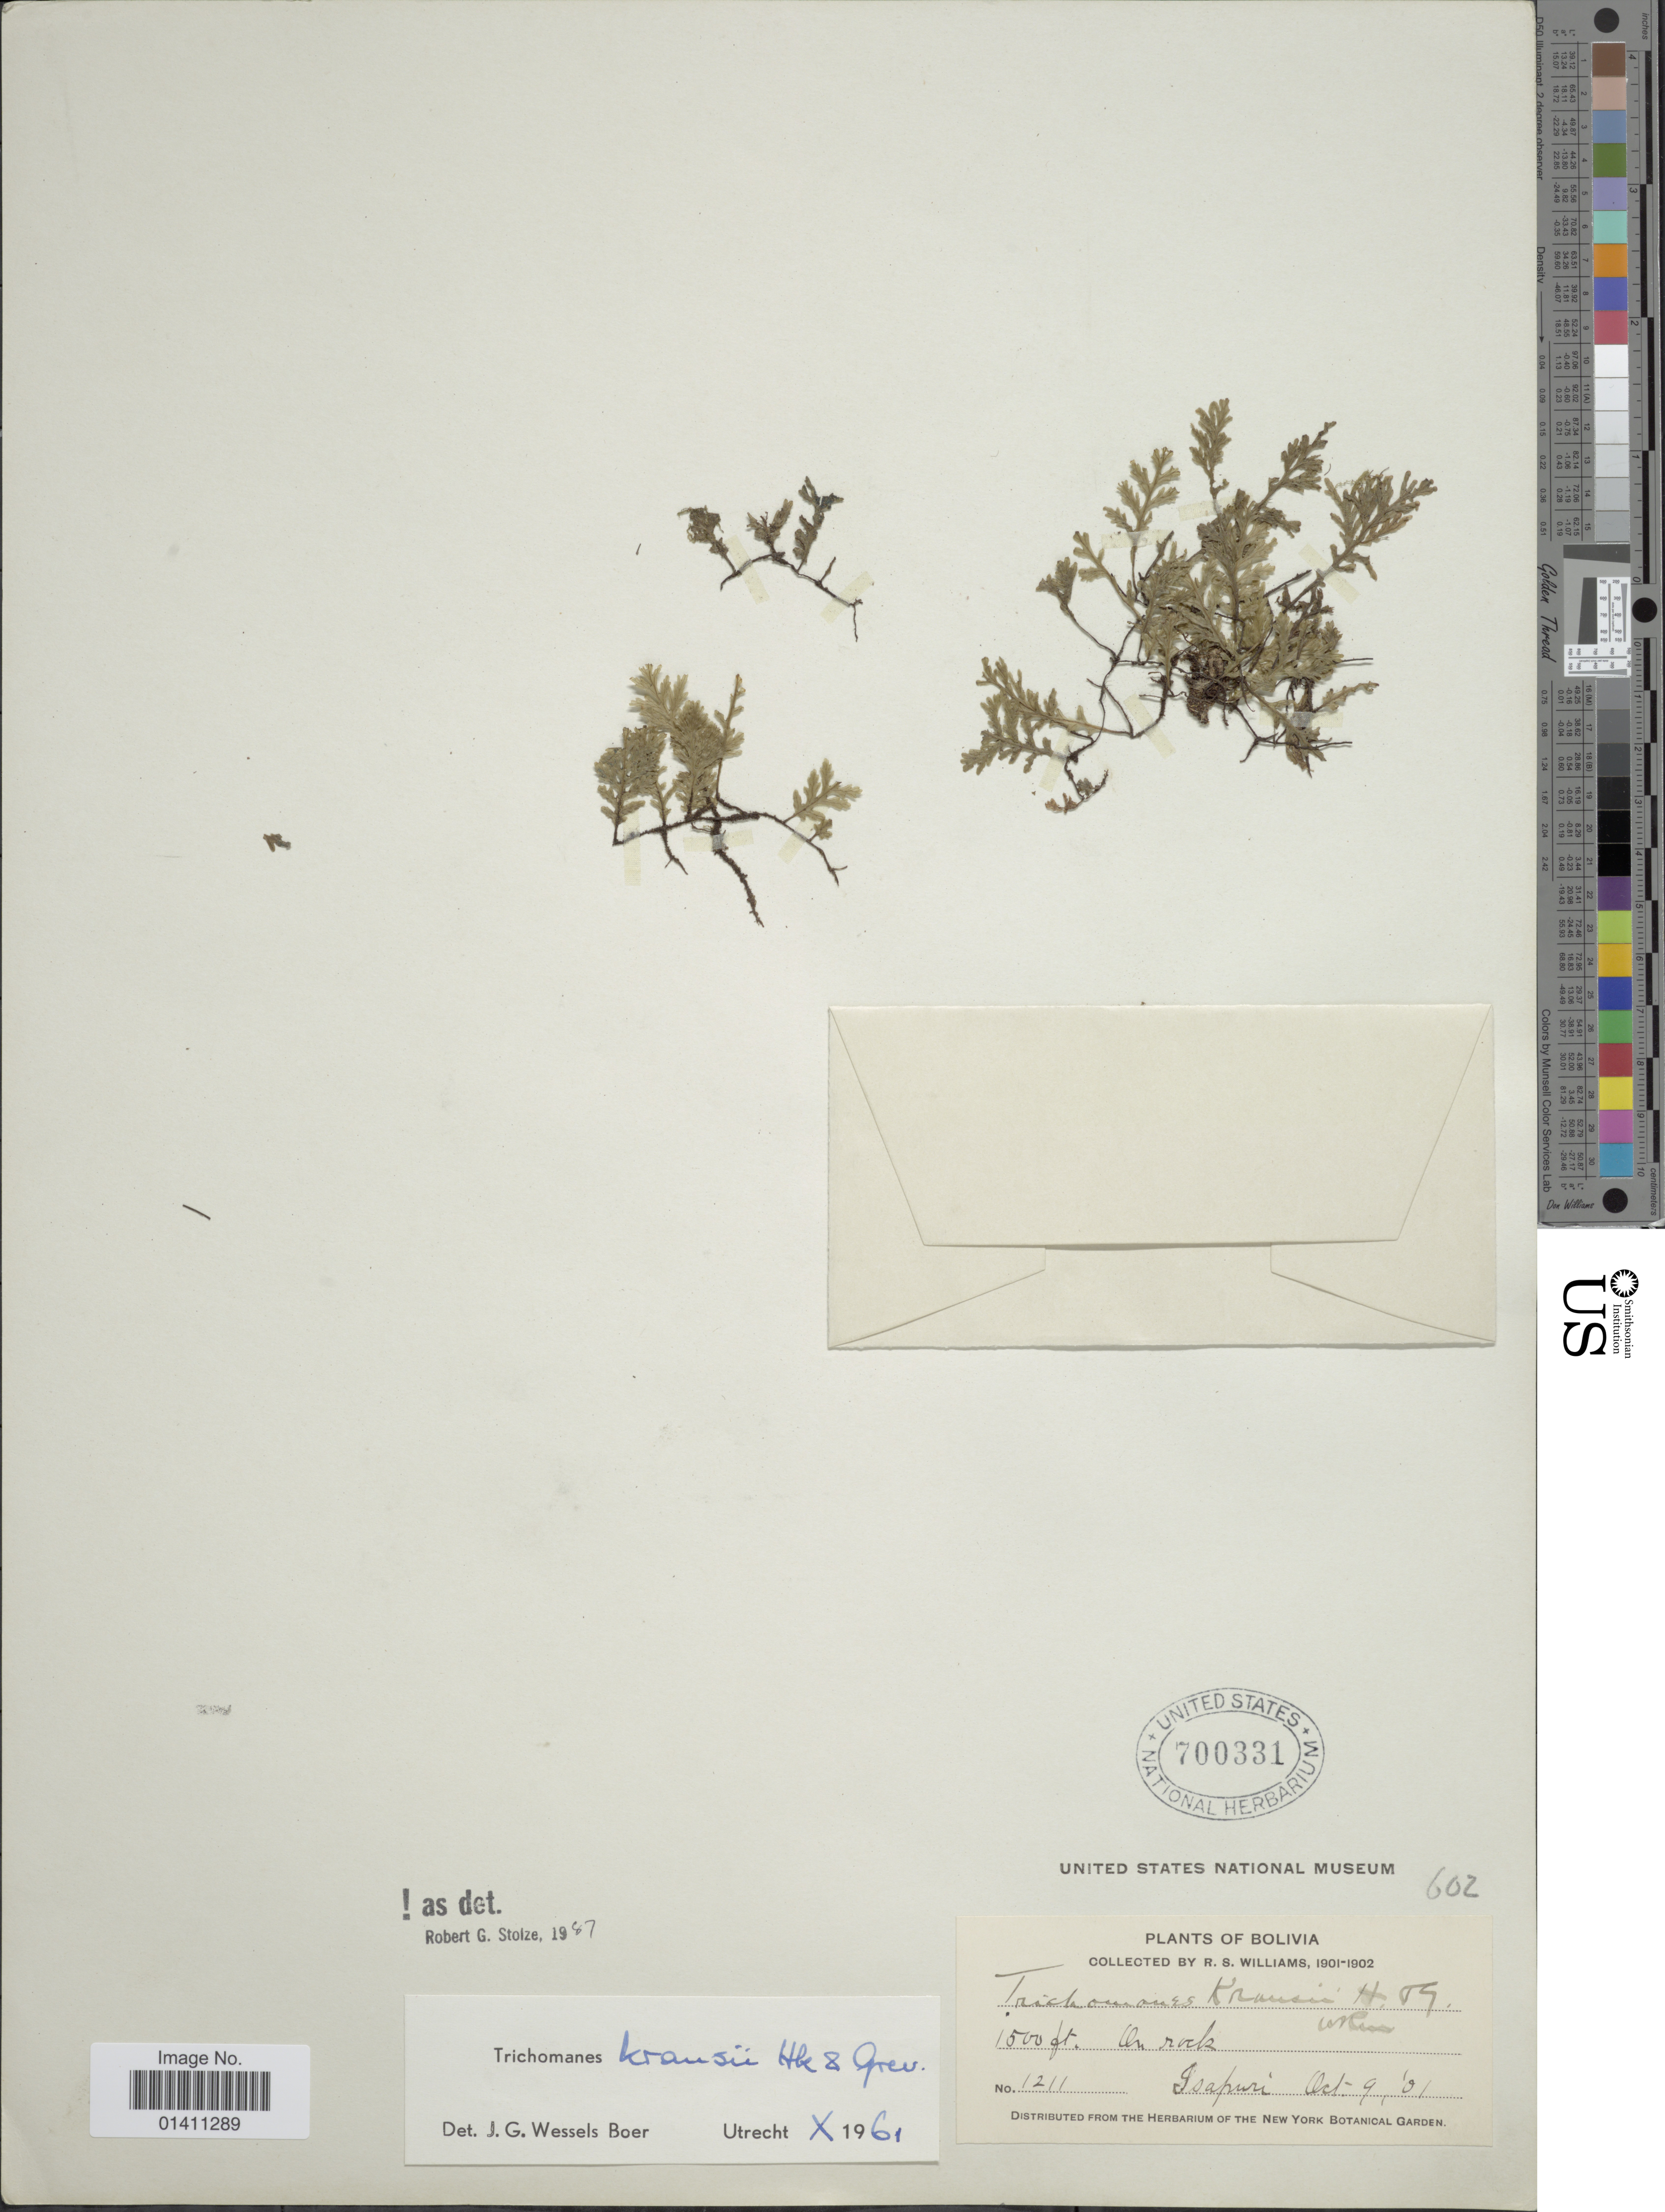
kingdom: Plantae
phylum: Tracheophyta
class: Polypodiopsida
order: Hymenophyllales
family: Hymenophyllaceae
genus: Didymoglossum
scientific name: Didymoglossum kraussii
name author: (Hook. & Grev.) C. Presl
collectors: R. S. Williams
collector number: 1211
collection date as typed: Oct. 9, 1901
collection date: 1901-10-09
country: Bolivia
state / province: La Páz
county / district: Larecaja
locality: Isupuri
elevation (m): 457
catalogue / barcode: US 700331